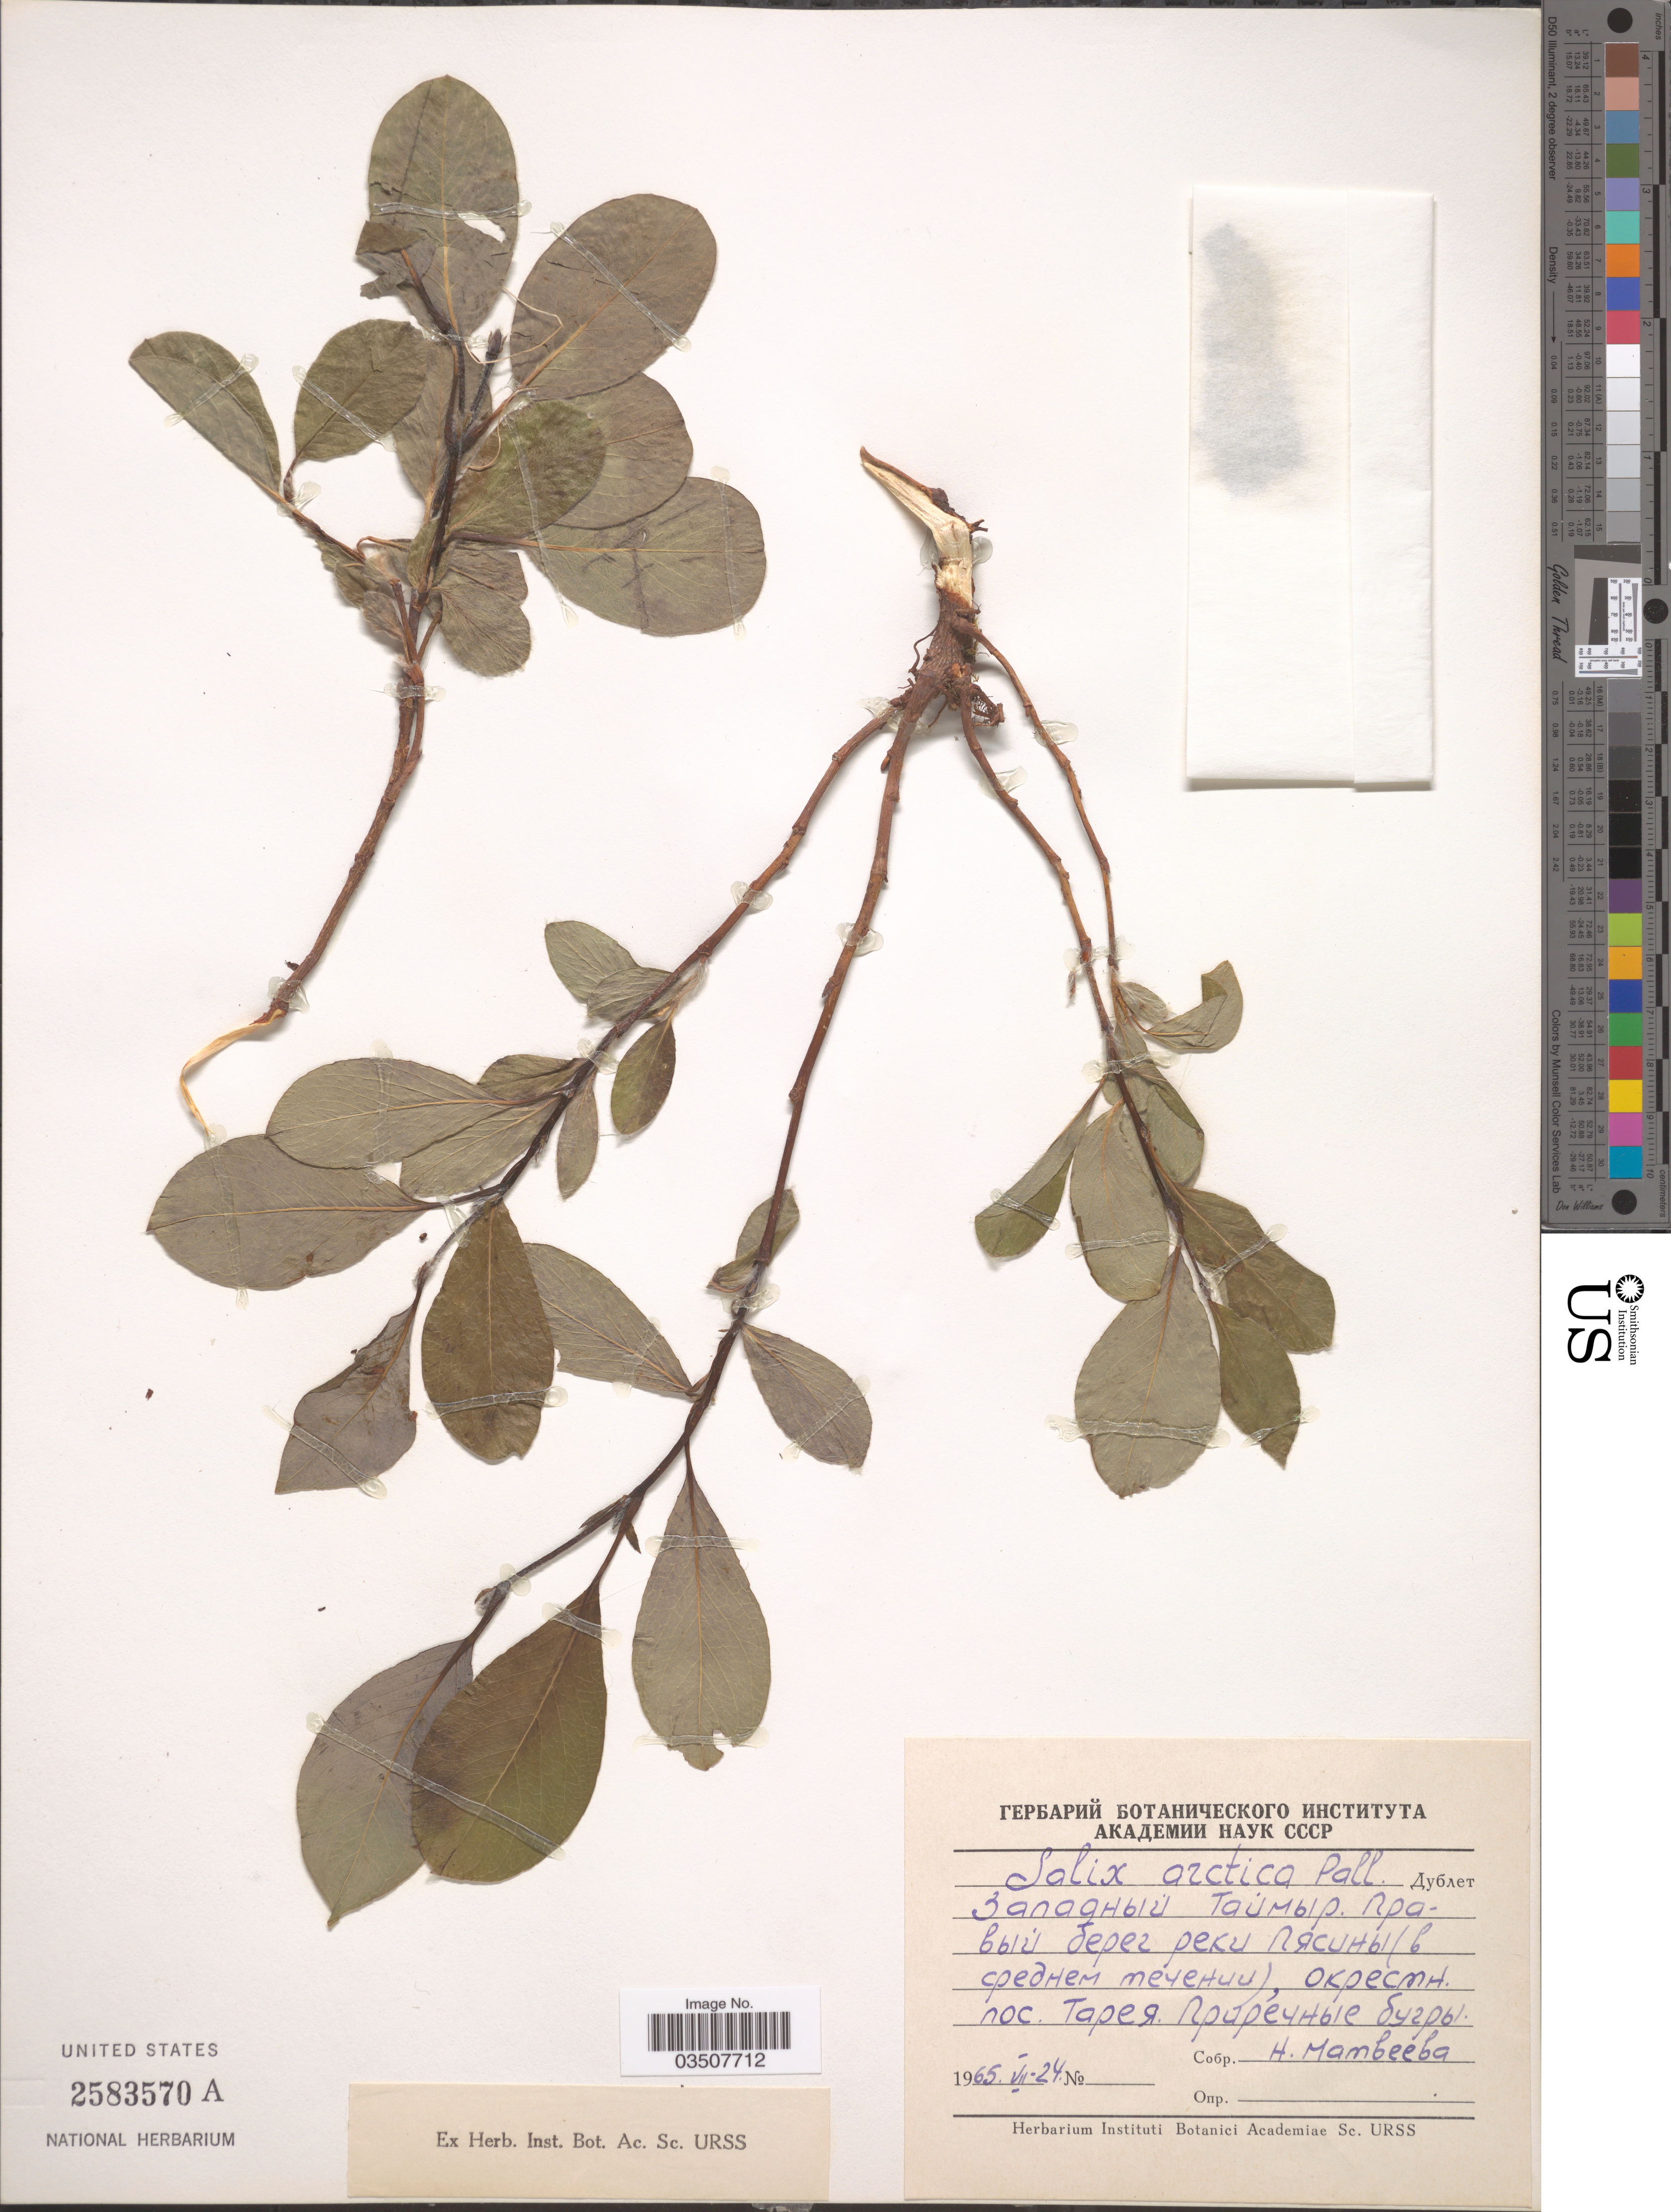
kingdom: Plantae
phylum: Tracheophyta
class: Magnoliopsida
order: Malpighiales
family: Salicaceae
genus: Salix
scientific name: Salix arctica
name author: Pall.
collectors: N. Matveeva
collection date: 1965-07-24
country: Russian Federation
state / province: Krasnoyarsk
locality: West Taymyr, vicinity of village Tareya.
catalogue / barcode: US 2583570A